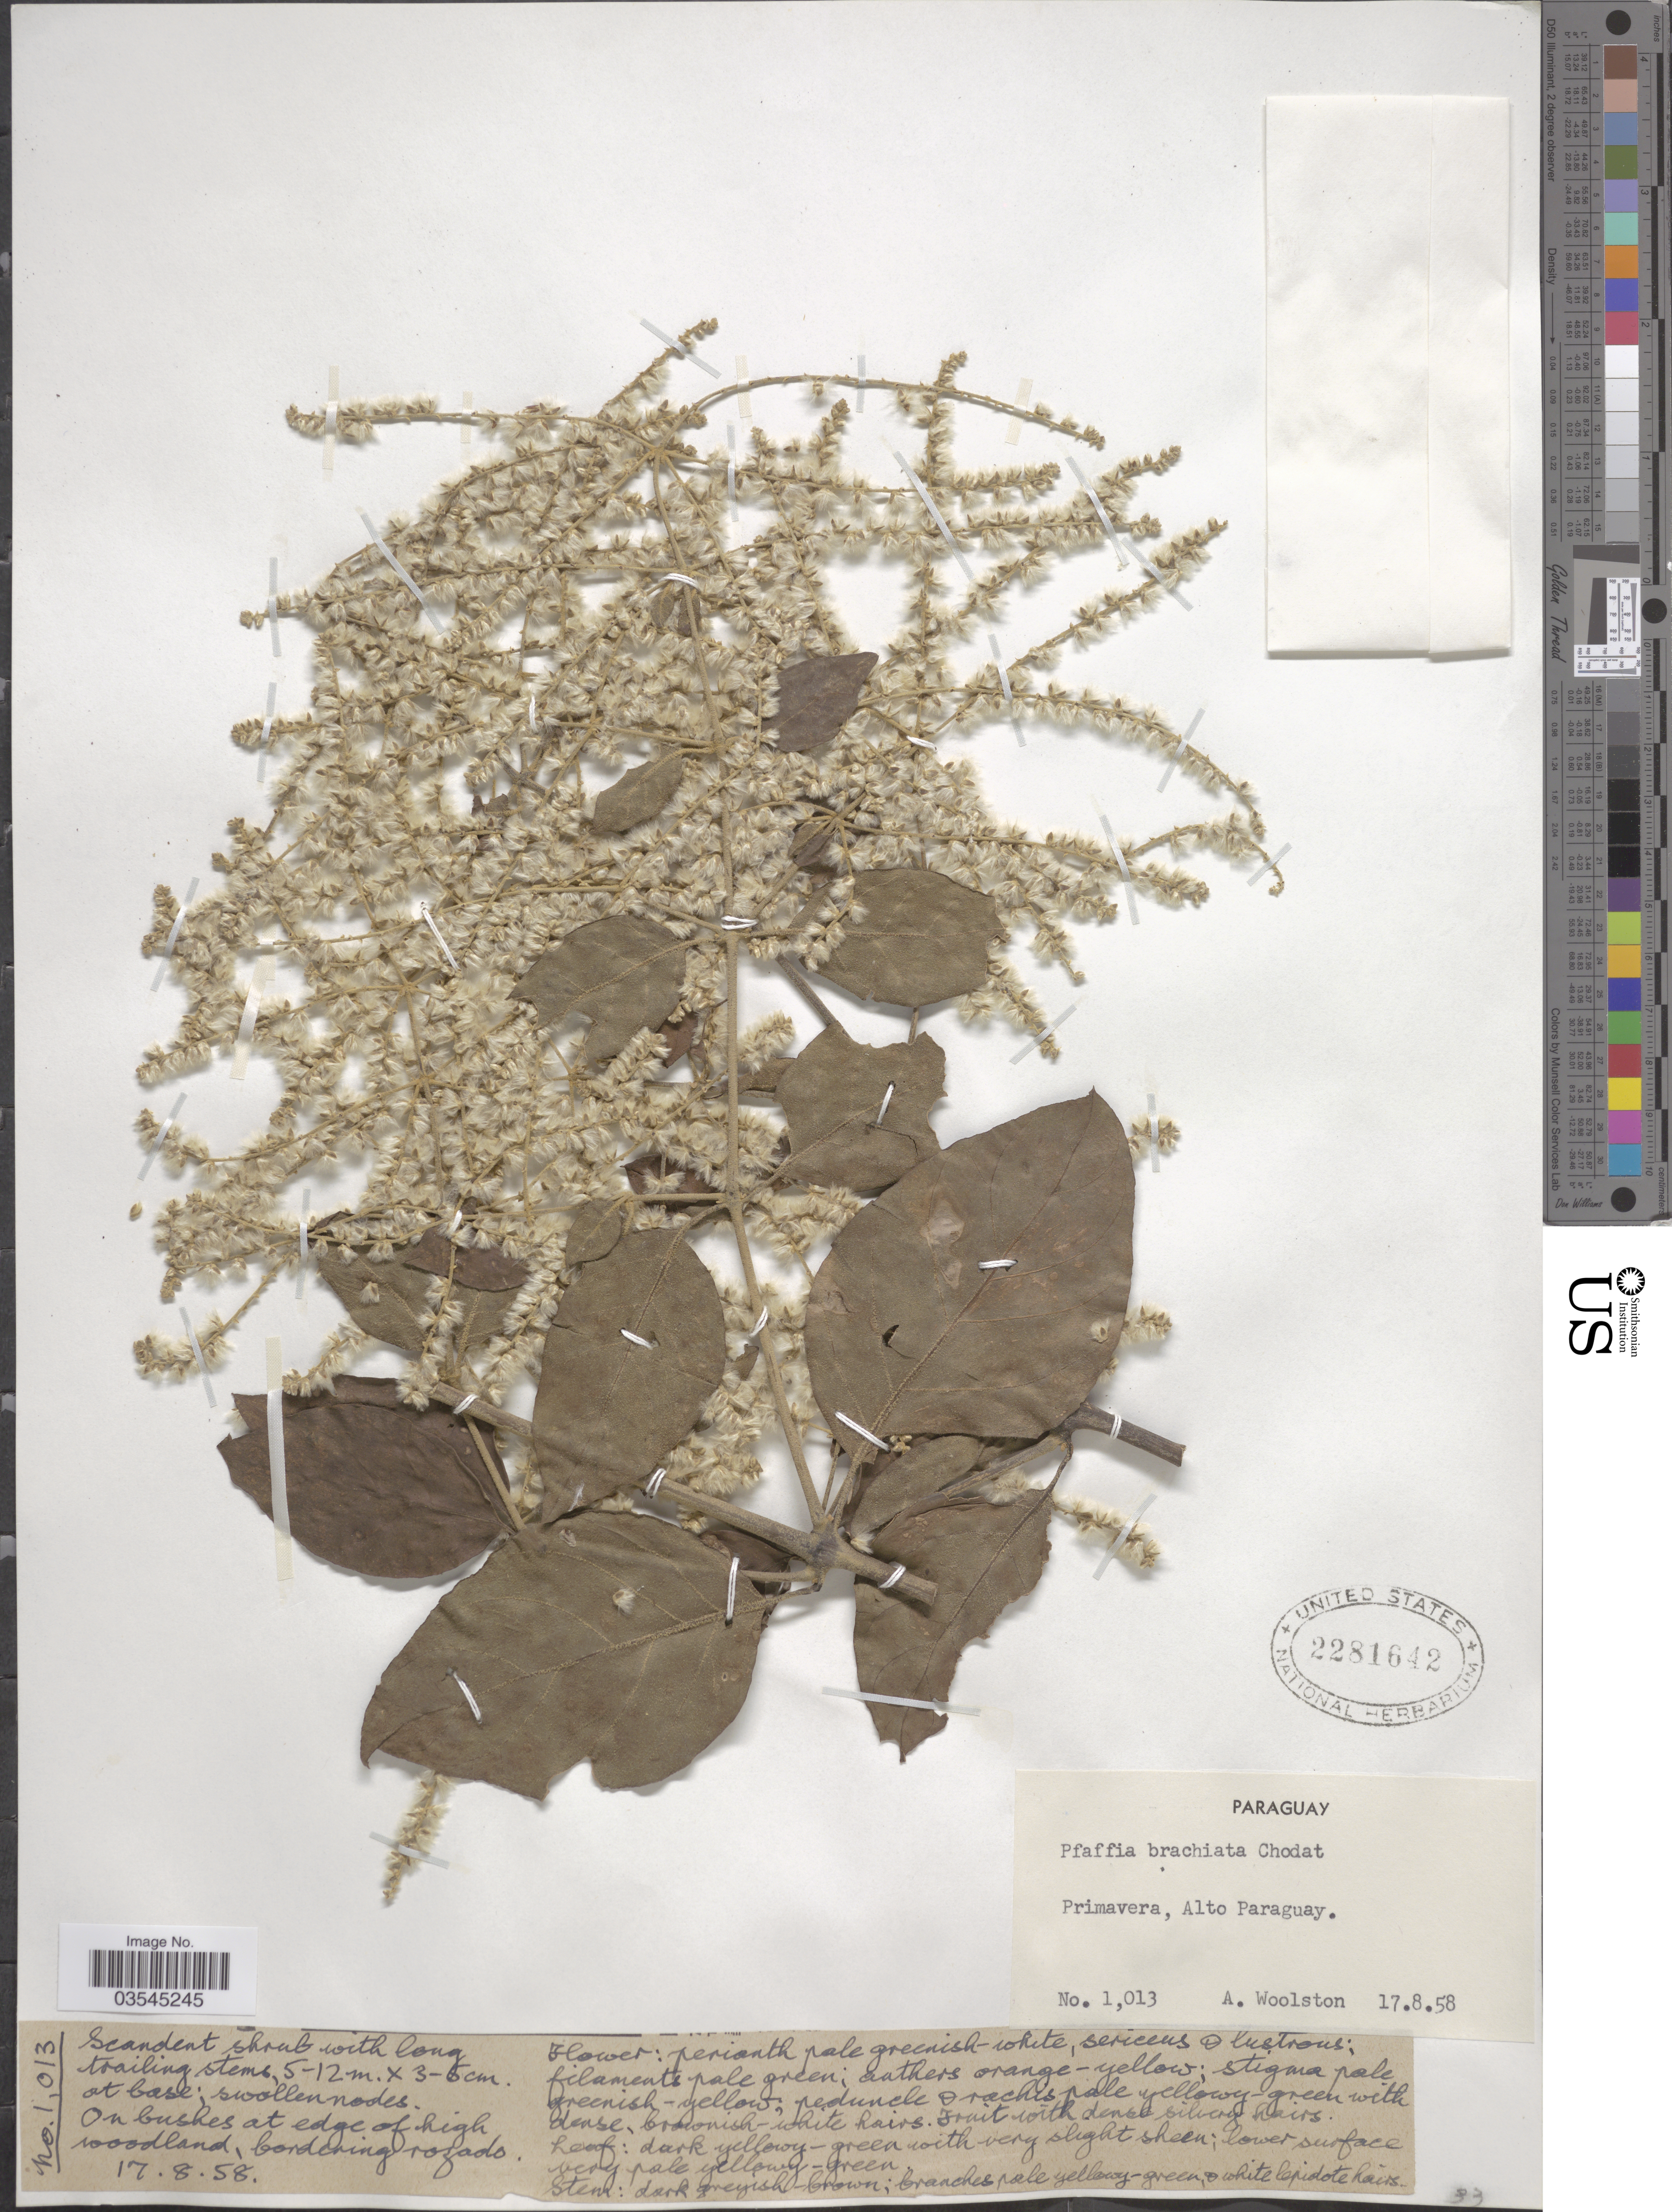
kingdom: Plantae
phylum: Tracheophyta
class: Magnoliopsida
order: Caryophyllales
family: Amaranthaceae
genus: Pfaffia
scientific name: Pfaffia brachiata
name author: Chodat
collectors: A. Woolston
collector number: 1013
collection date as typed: Transcribed d/m/y: 17/8/58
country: Paraguay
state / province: Alto Paraguay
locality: Primavera.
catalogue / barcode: US 2281642